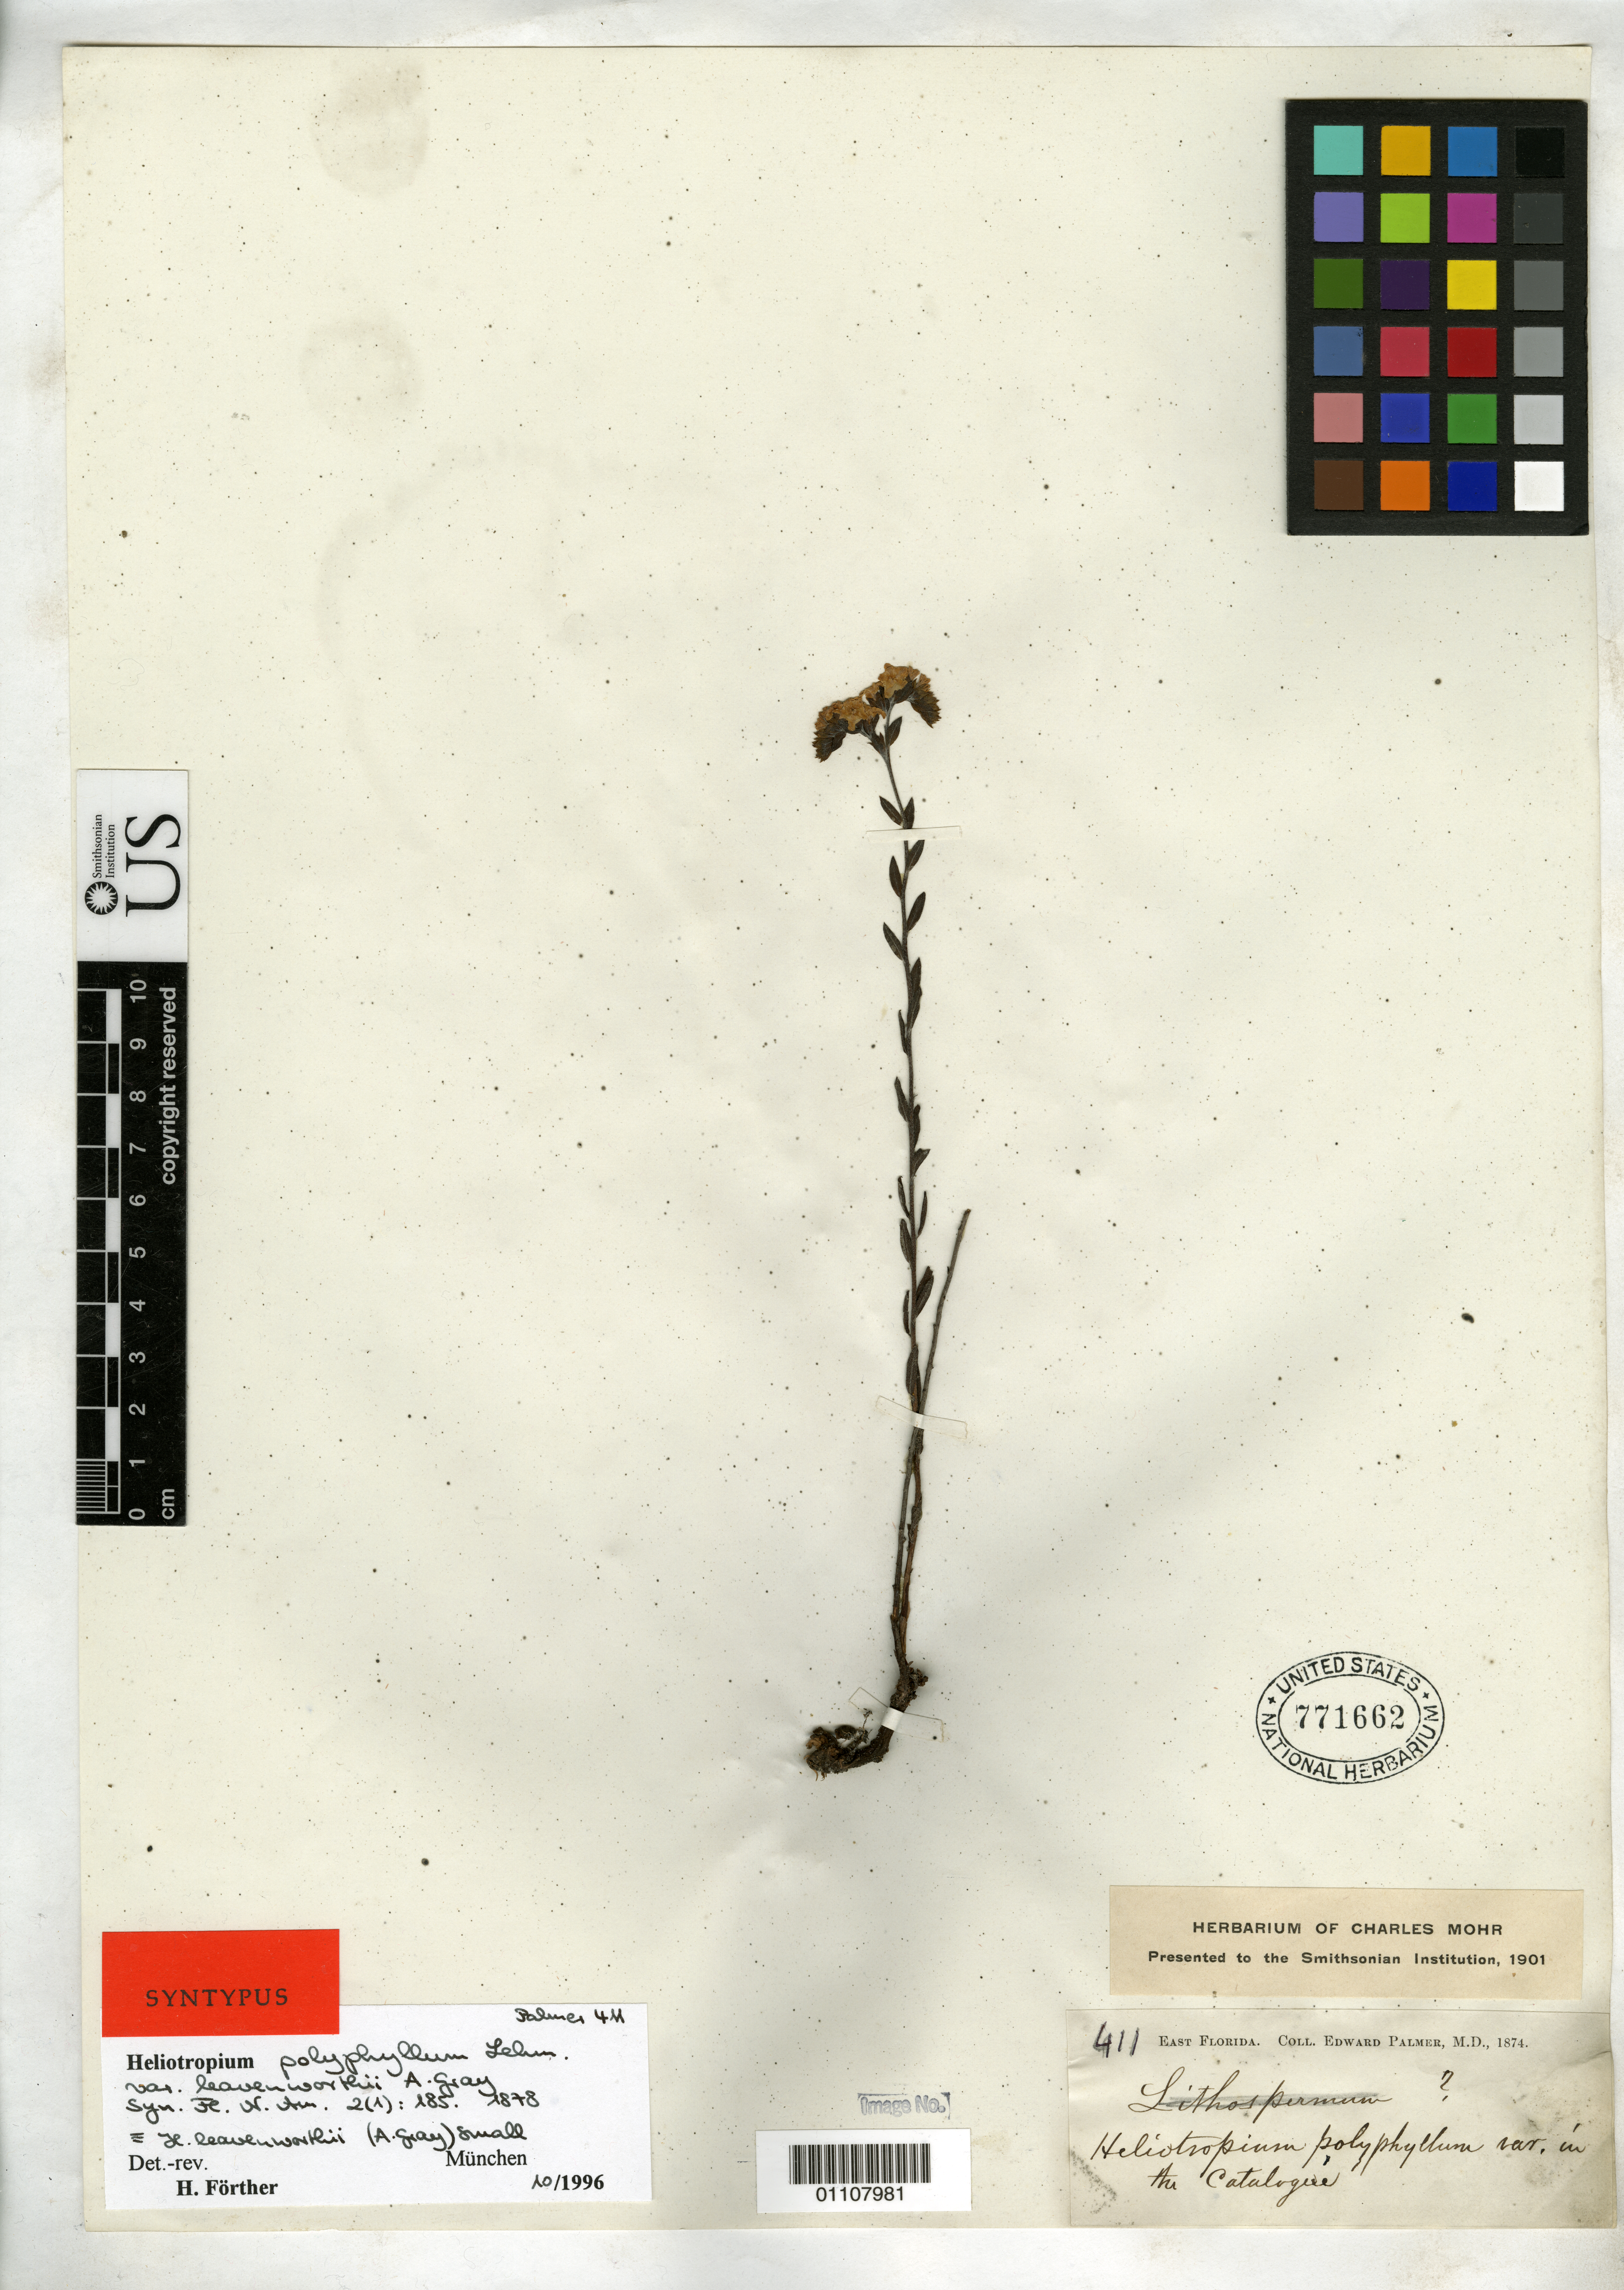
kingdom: Plantae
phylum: Tracheophyta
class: Magnoliopsida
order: Boraginales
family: Heliotropiaceae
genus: Heliotropium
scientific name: Heliotropium polyphyllum var. leavenworthii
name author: A. Gray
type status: Syntype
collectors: E. Palmer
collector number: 411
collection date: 1874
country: United States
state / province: Florida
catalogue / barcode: US 771662